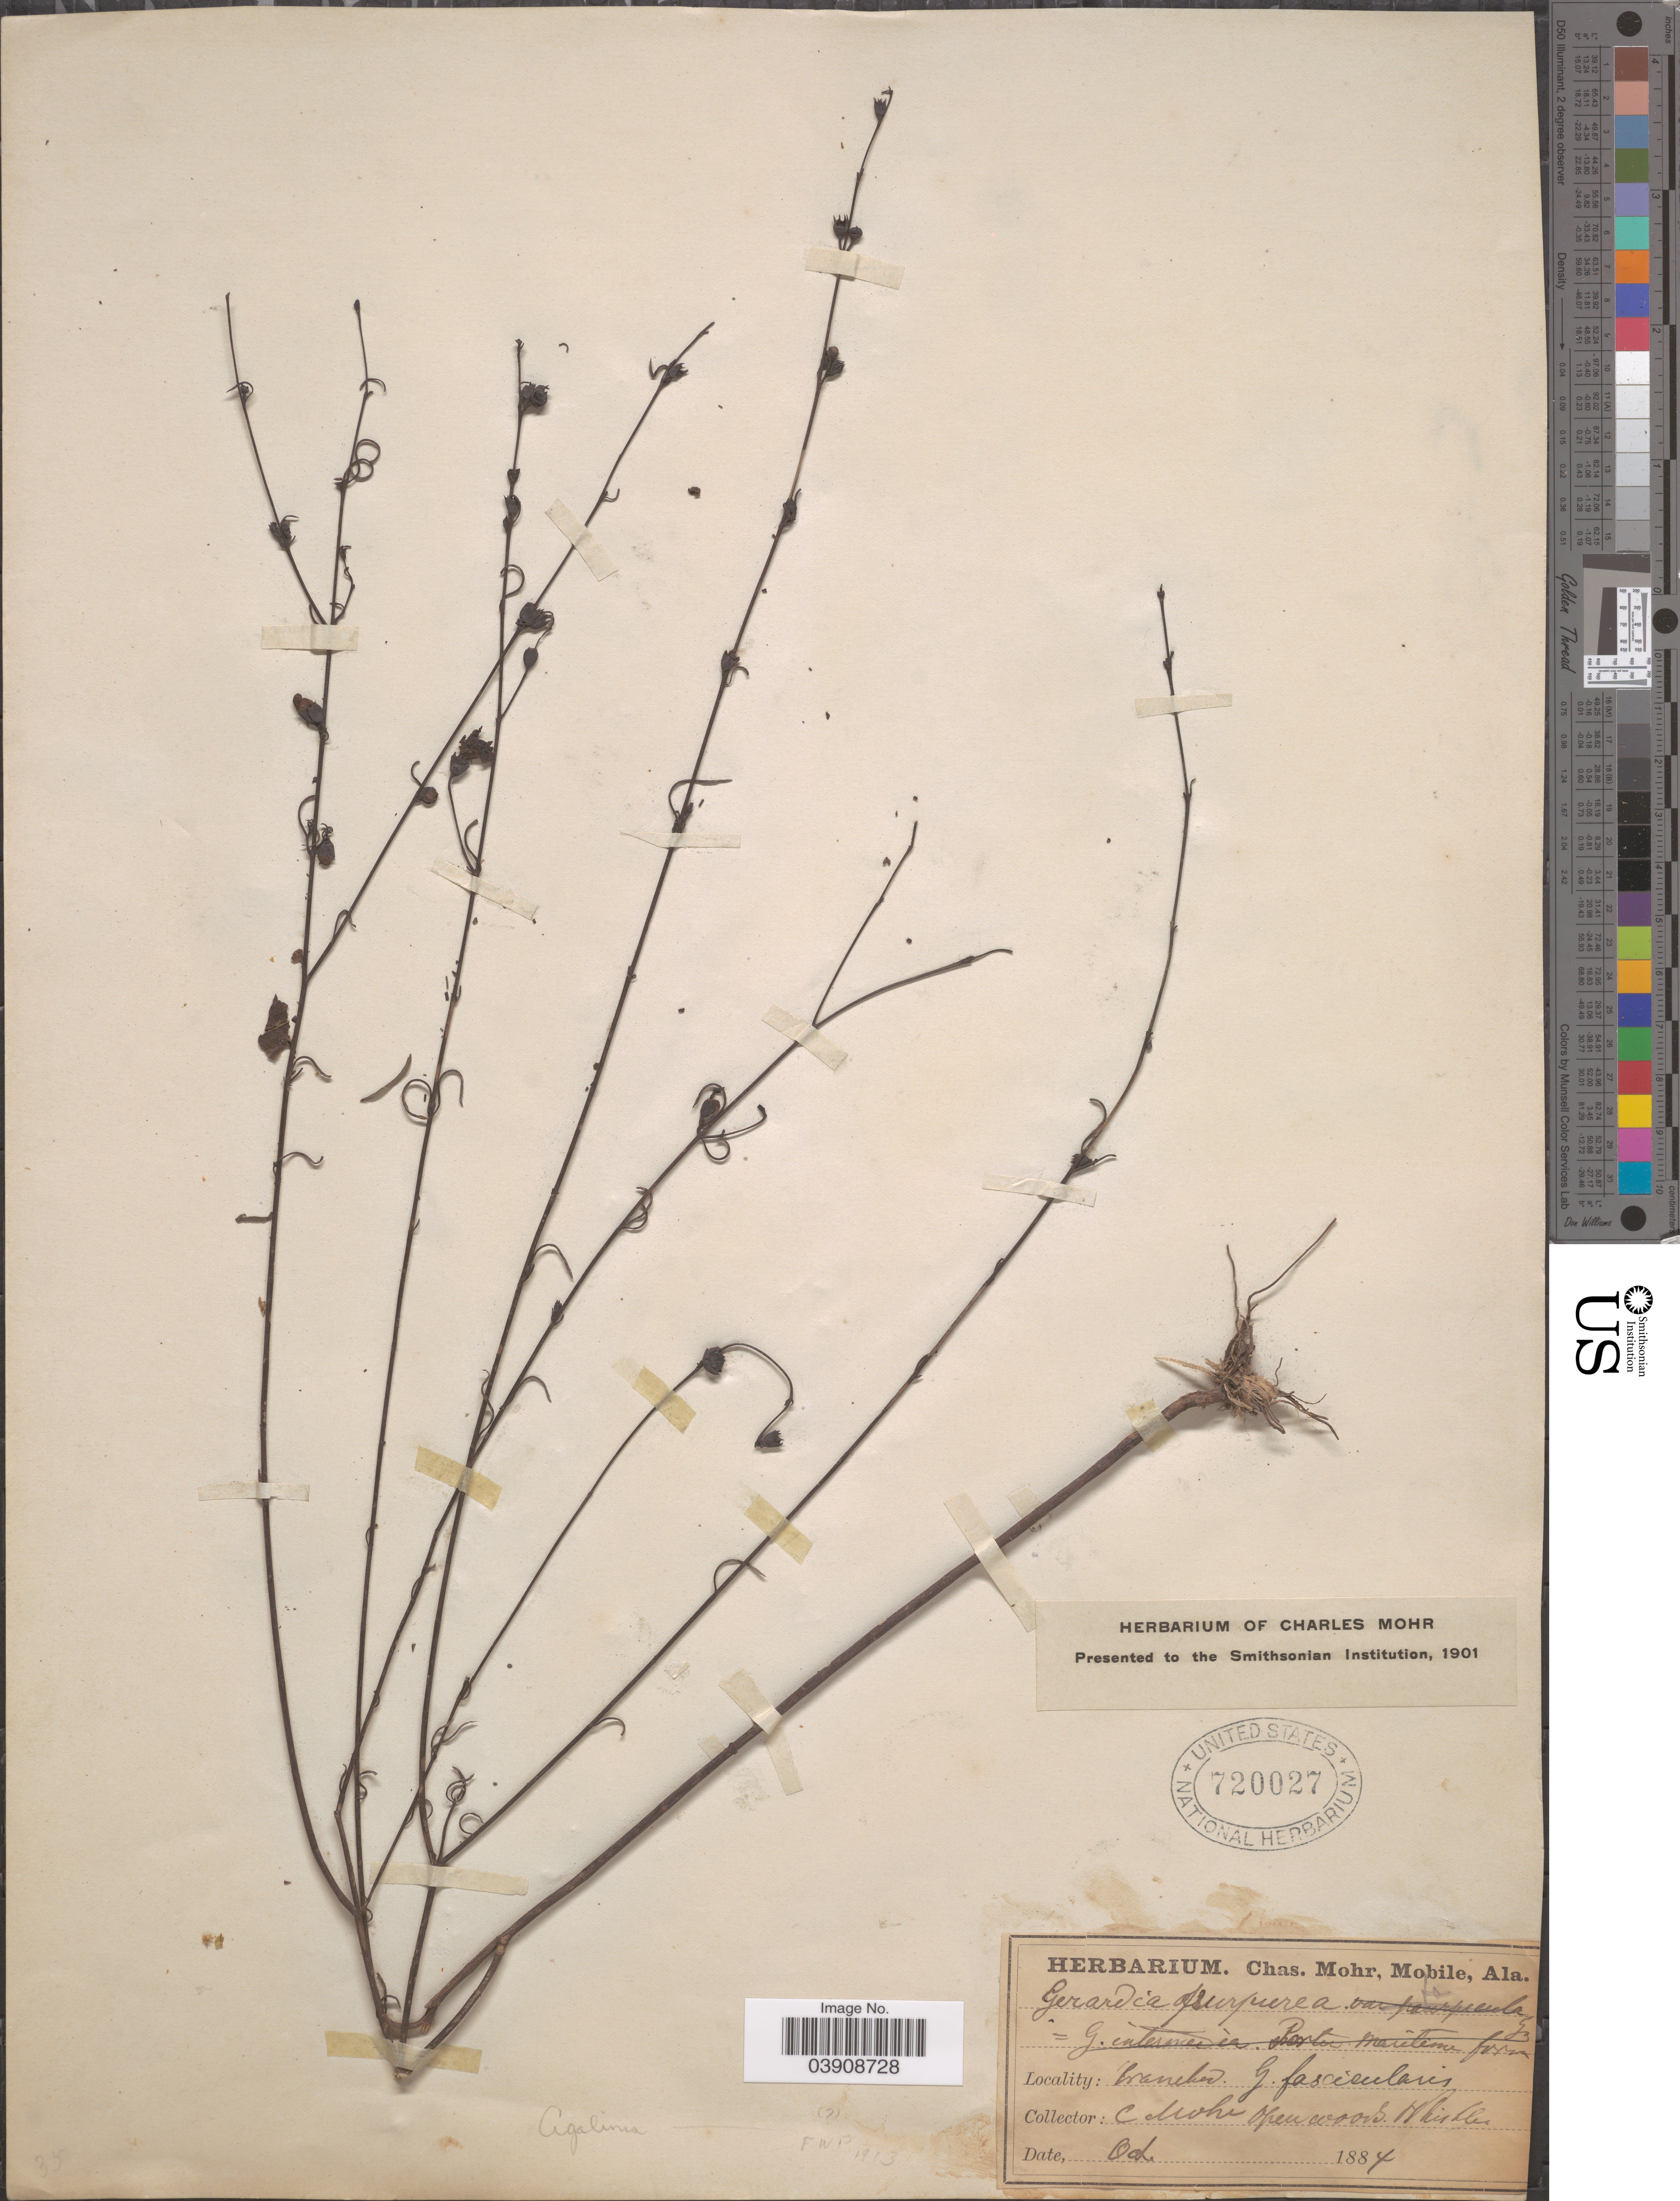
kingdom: Plantae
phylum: Tracheophyta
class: Magnoliopsida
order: Lamiales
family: Orobanchaceae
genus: Agalinis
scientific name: Agalinis sp.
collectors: Mohr, C. T. (herbarium)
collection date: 1884-10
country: United States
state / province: Alabama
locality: Open woods Whistler.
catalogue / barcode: US 720027